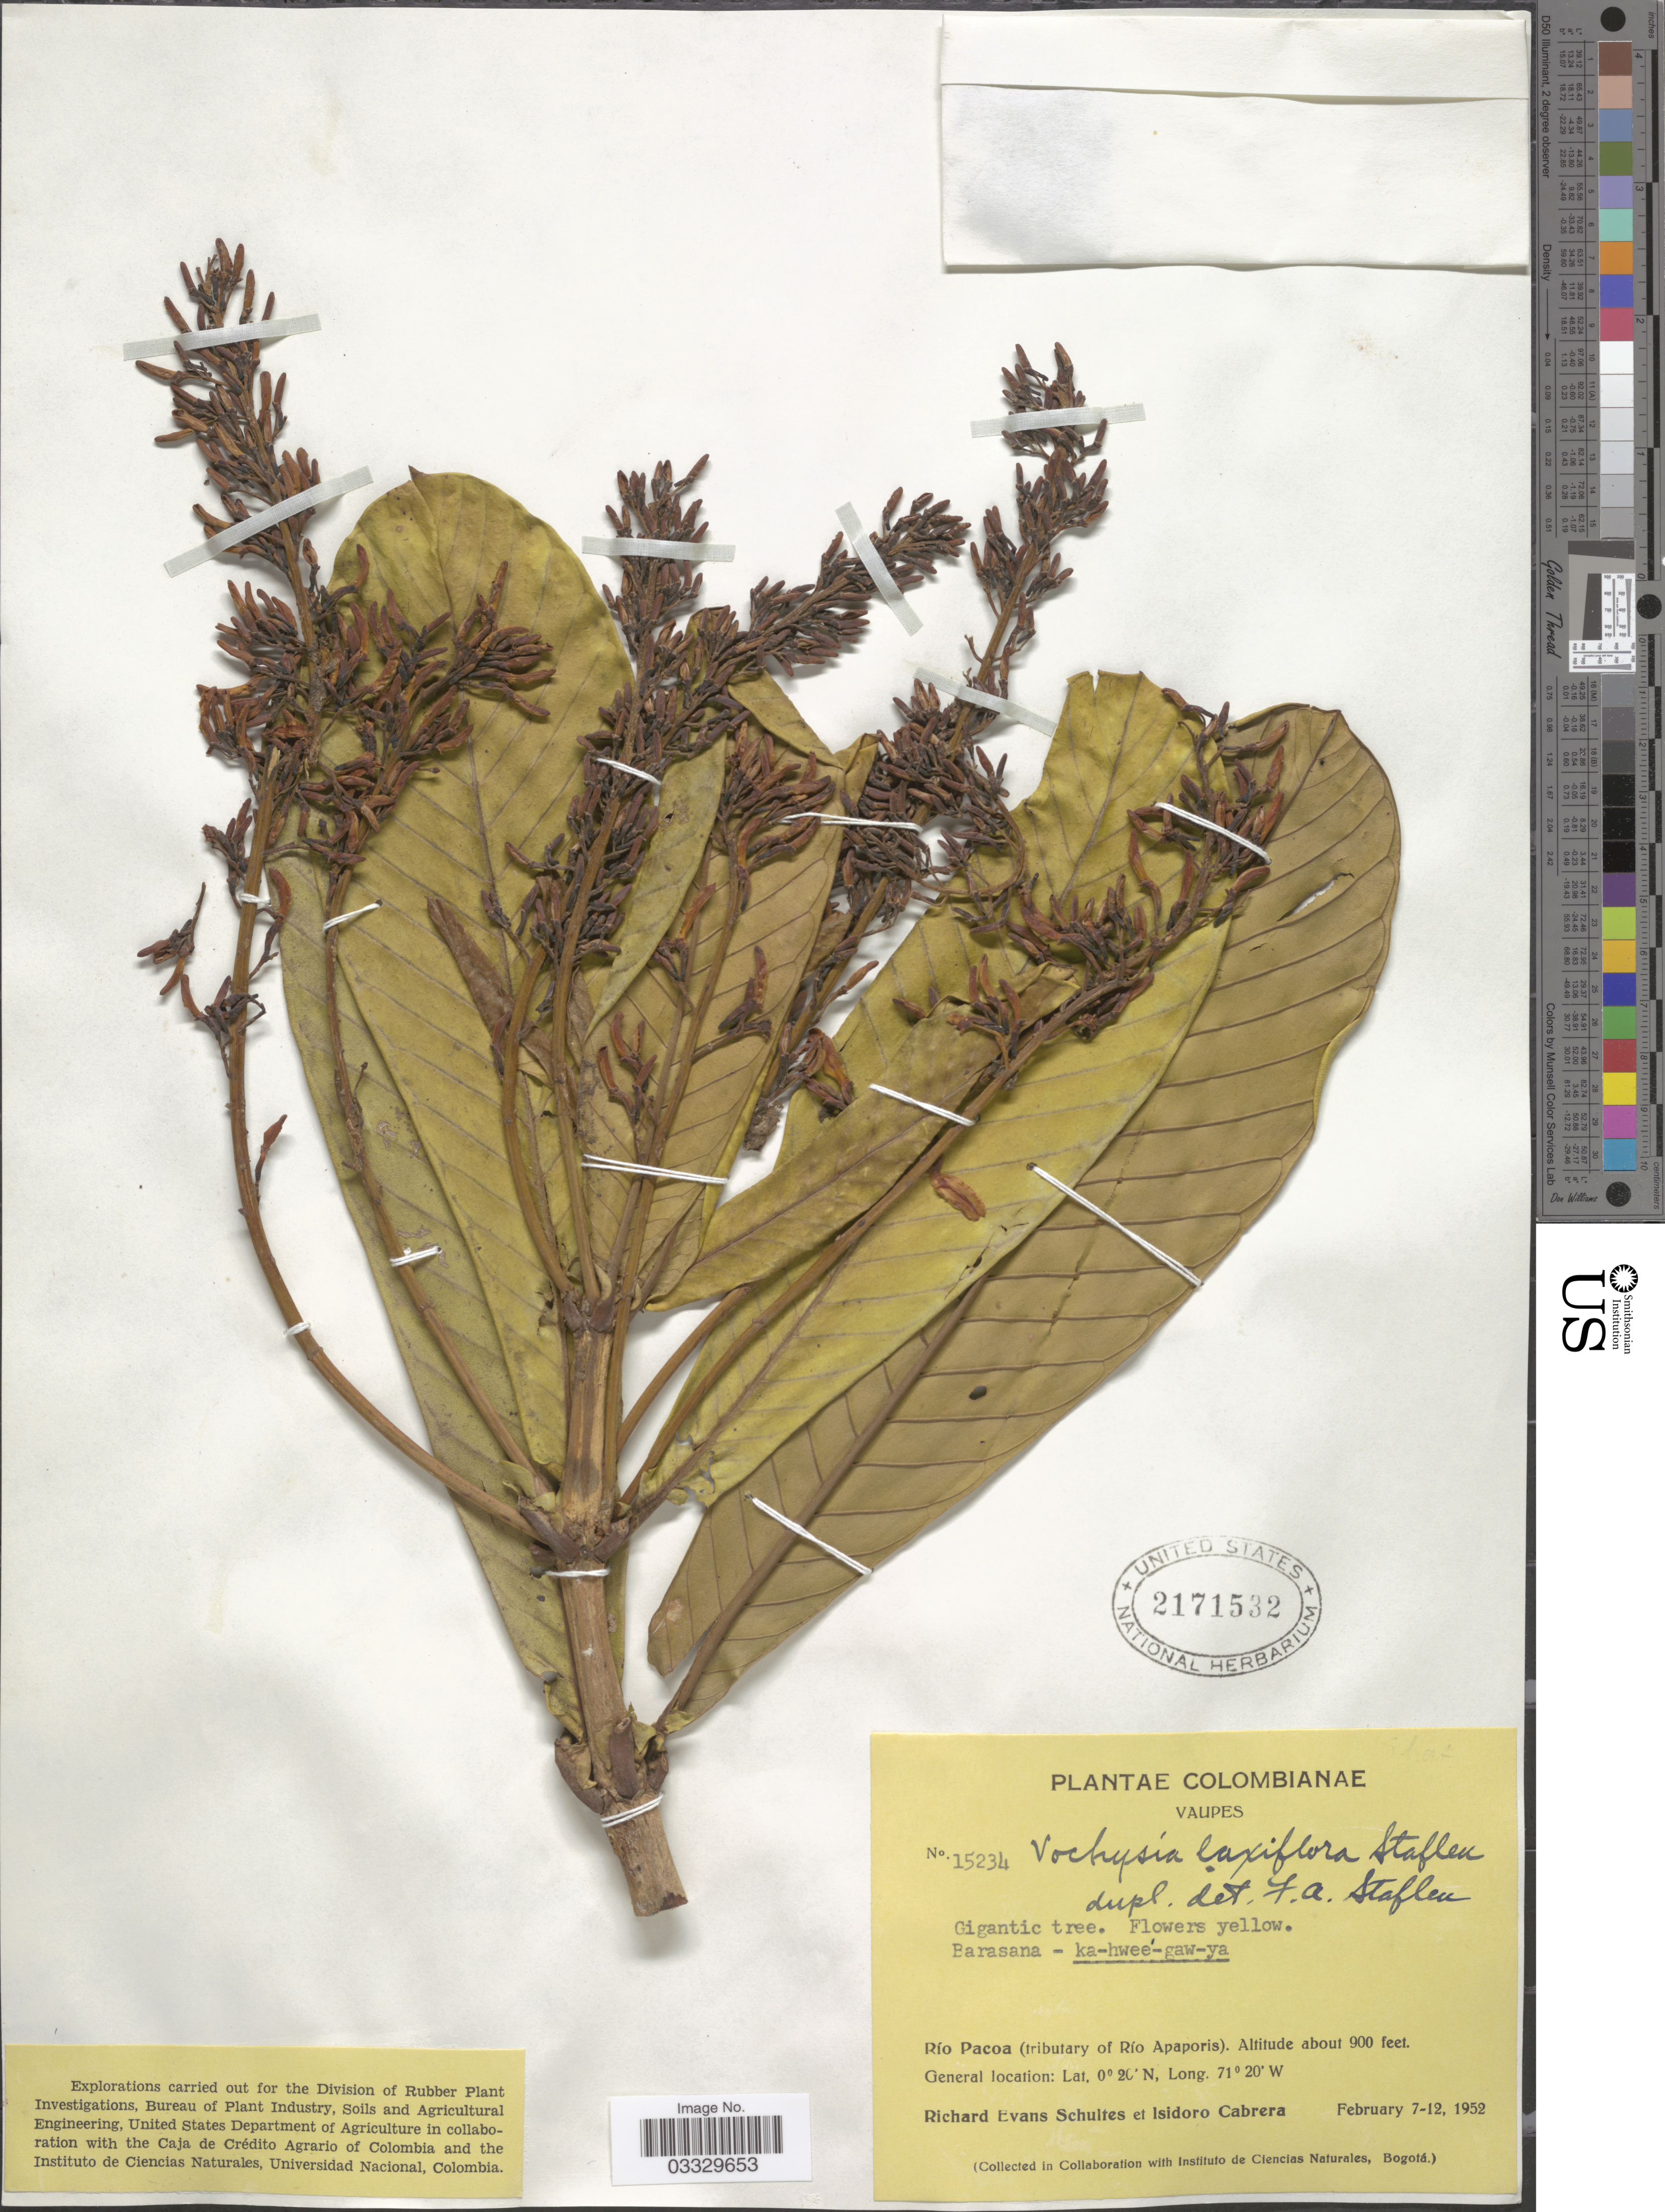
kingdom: Plantae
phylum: Tracheophyta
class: Magnoliopsida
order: Myrtales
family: Vochysiaceae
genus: Vochysia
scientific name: Vochysia laxiflora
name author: Stafleu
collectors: R. E. Schultes & I. Cabrera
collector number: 15234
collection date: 1952-02-07/1952-02-12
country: Colombia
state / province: Vaupés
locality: Río Pacao (tributary of Río Apaporis).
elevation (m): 274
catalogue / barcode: US 2171532